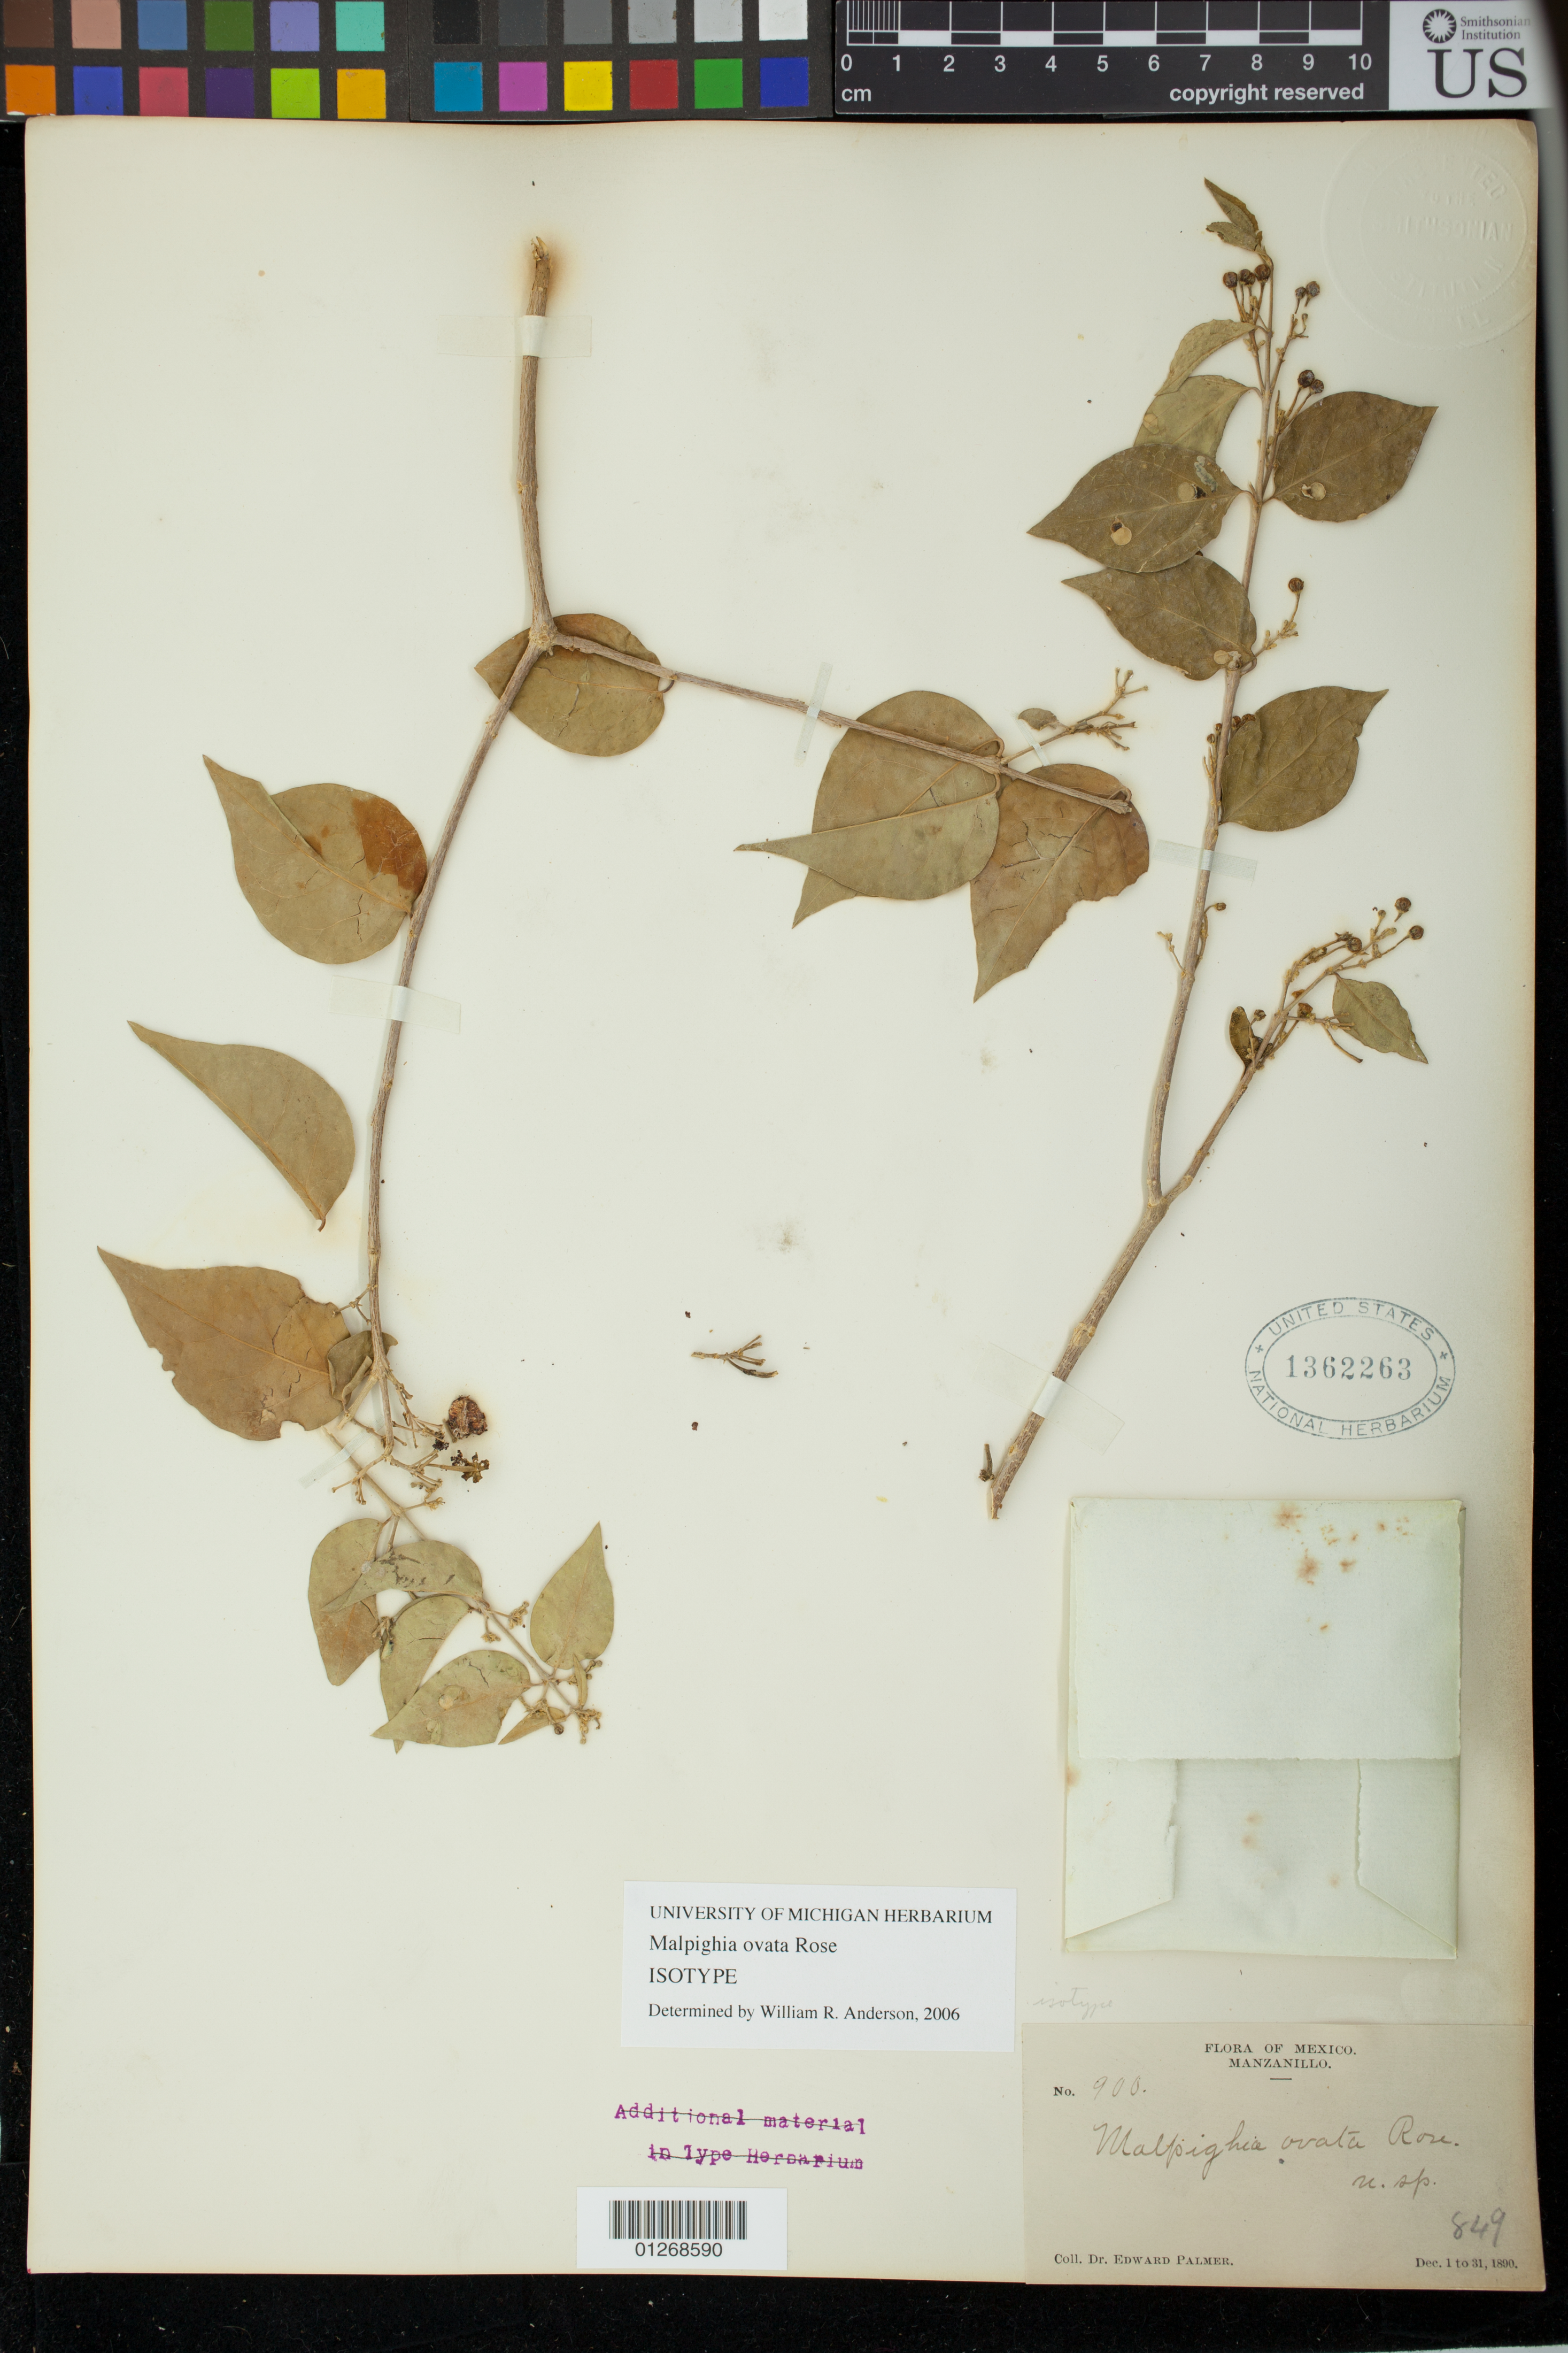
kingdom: Plantae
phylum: Tracheophyta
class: Magnoliopsida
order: Malpighiales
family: Malpighiaceae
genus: Malpighia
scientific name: Malpighia ovata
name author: Rose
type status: Type Collection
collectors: E. Palmer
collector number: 900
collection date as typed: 01 Dec 1890 to 31 Dec 1890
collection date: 1890-12-01/1890-12-31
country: Mexico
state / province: Colima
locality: Manzanillo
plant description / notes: Specimen ex John Donnell Smith herbarium.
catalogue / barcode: US 1362263